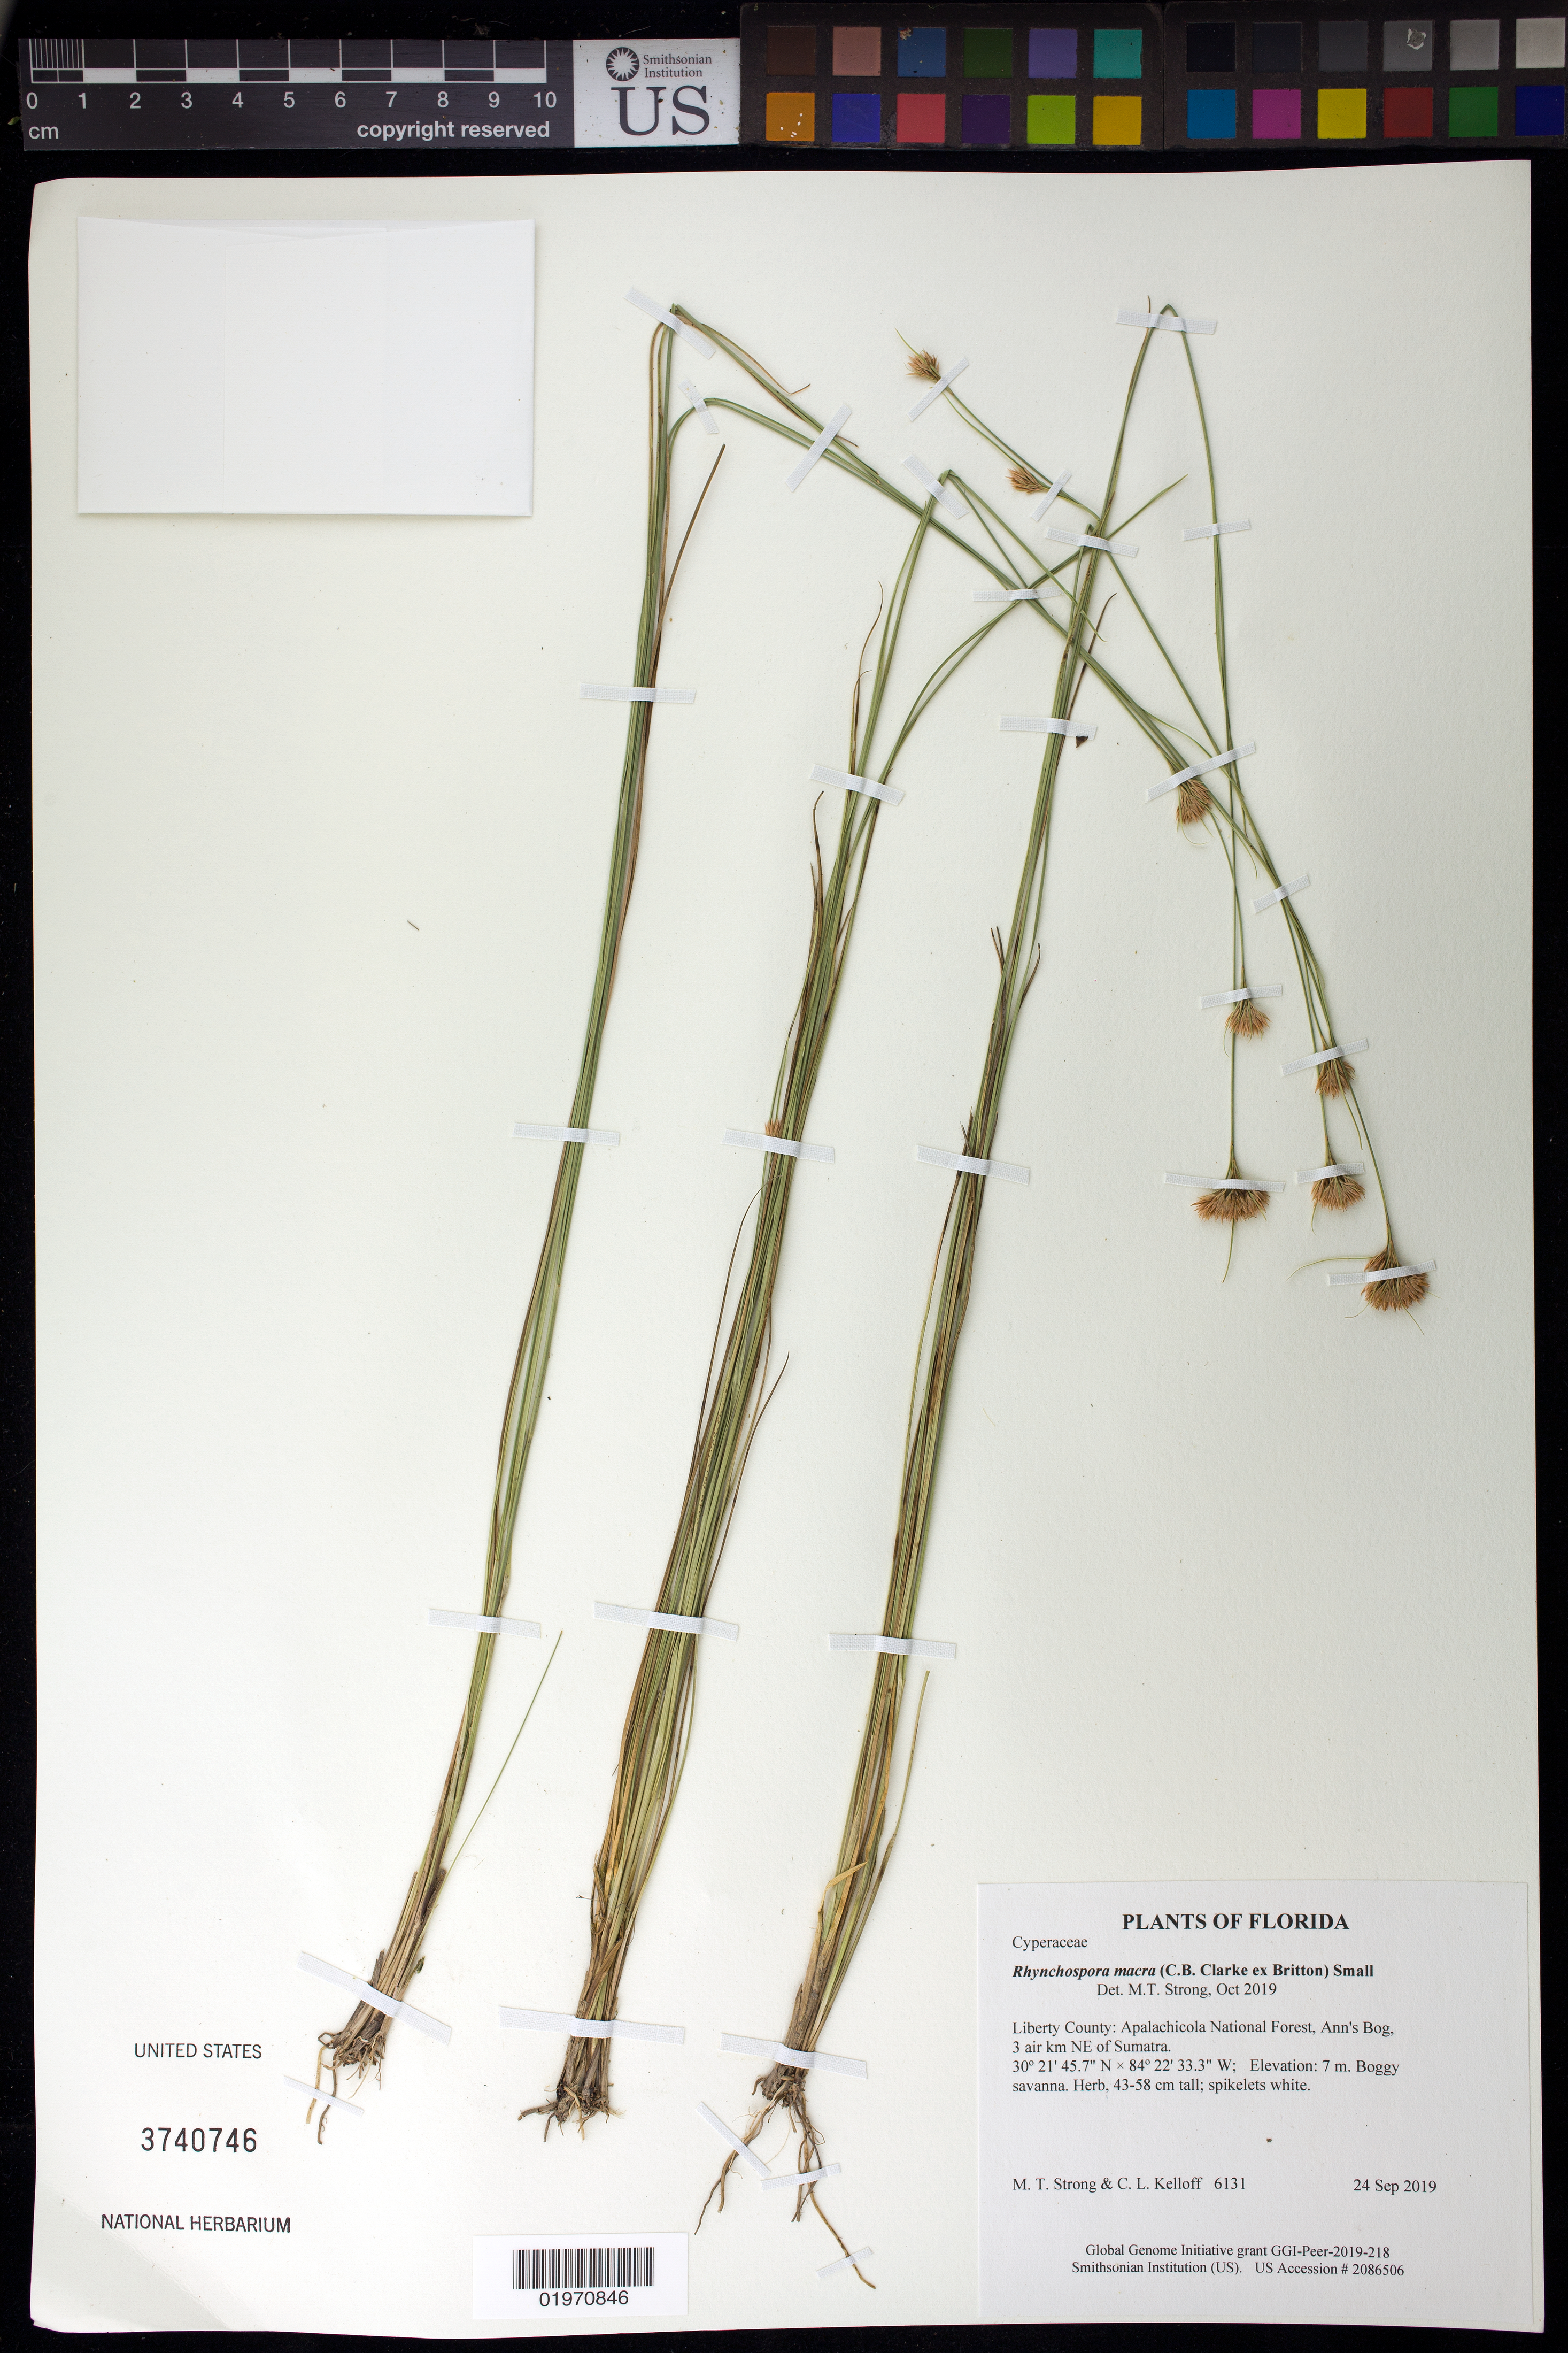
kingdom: Plantae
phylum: Tracheophyta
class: Liliopsida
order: Poales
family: Cyperaceae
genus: Rhynchospora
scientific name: Rhynchospora macra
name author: (C.B. Clarke ex Britton) Small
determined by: Strong, Mark T., (BOT), Smithsonian Institution - National Museum of Natural History (UNITED STATES)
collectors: M. T. Strong & C. L. Kelloff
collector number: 6131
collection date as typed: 24 Sep 2019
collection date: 2019-09-24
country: United States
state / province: Florida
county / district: Liberty County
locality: Apalachicola National Forest, Ann's Bog, 3 air km NE of Sumatra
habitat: Boggy savanna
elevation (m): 7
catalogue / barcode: US 3740746